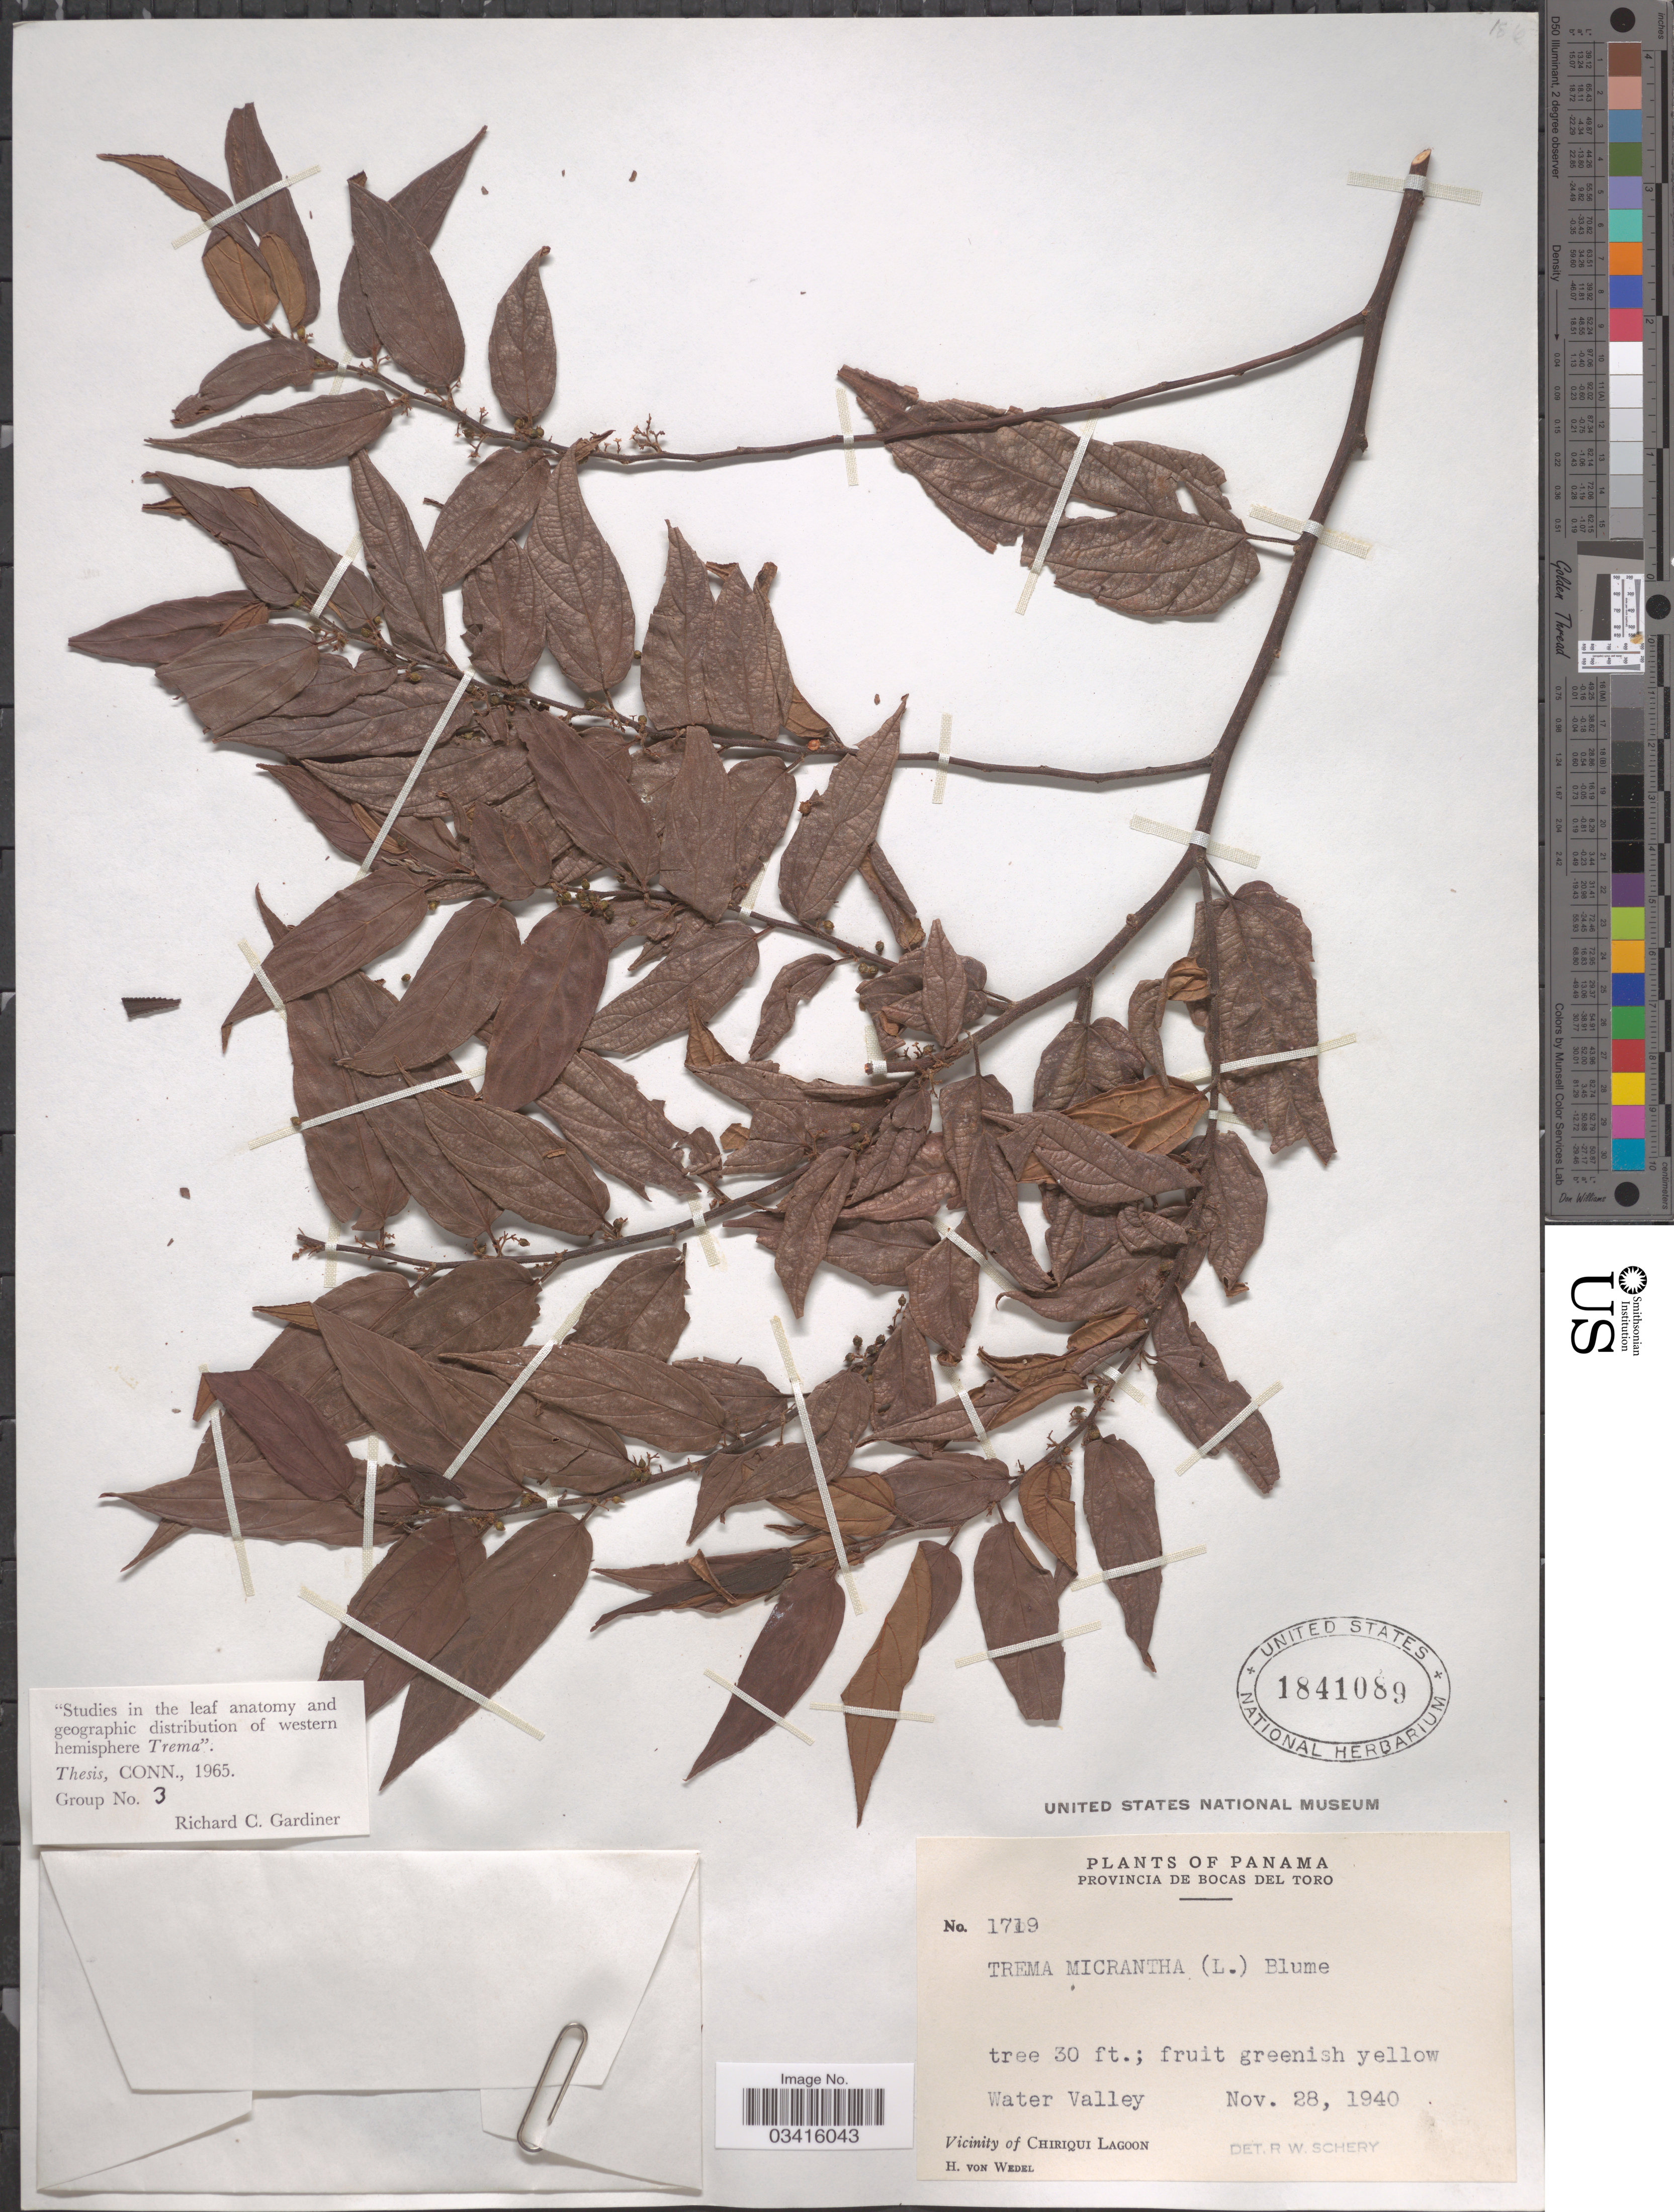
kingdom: Plantae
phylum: Tracheophyta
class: Magnoliopsida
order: Rosales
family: Cannabaceae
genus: Trema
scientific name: Trema micranthum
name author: (L.) Blume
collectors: H. von Wedel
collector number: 1719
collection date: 1940-11-28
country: Panama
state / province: Bocas del Toro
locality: Water Valley. Vicinity of Chiriqui Lagoon.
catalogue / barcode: US 1841089